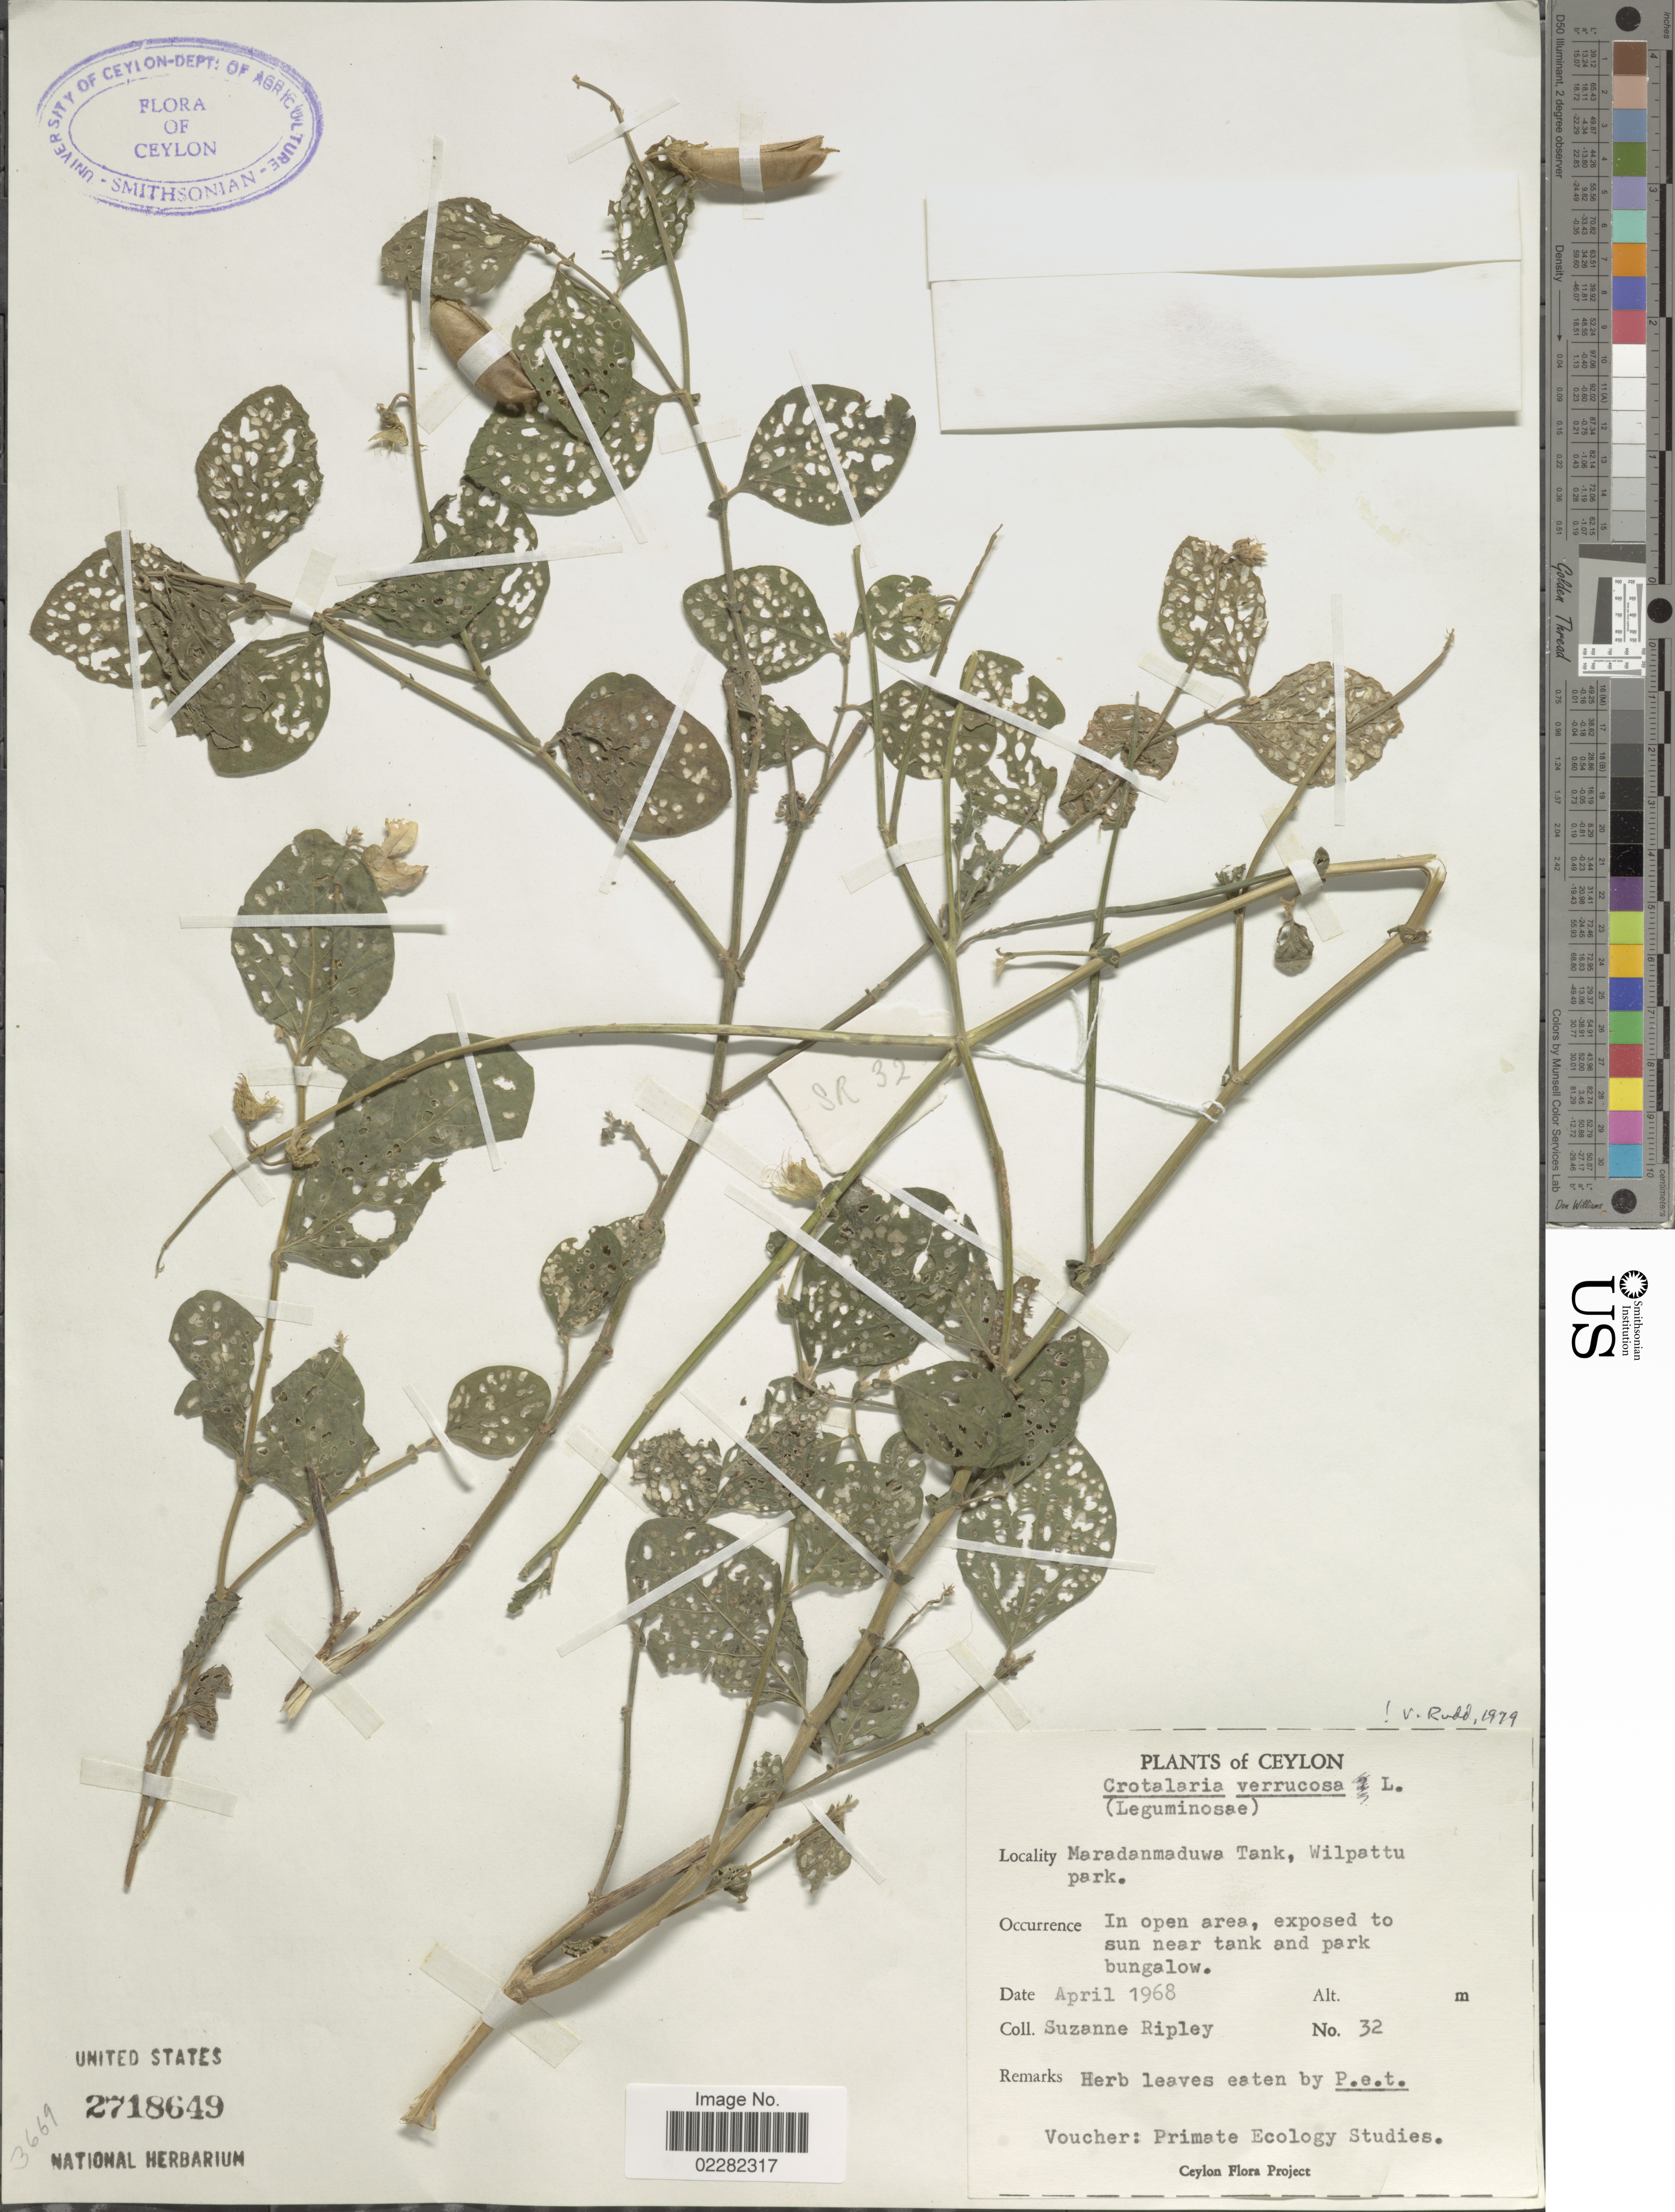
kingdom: Plantae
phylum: Tracheophyta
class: Magnoliopsida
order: Fabales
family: Fabaceae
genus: Crotalaria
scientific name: Crotalaria verrucosa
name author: L.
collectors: S. Ripley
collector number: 32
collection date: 1968-04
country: Sri Lanka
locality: Ceylon, Maradanmaduwa Tank, Wilpattu park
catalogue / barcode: US 2718649